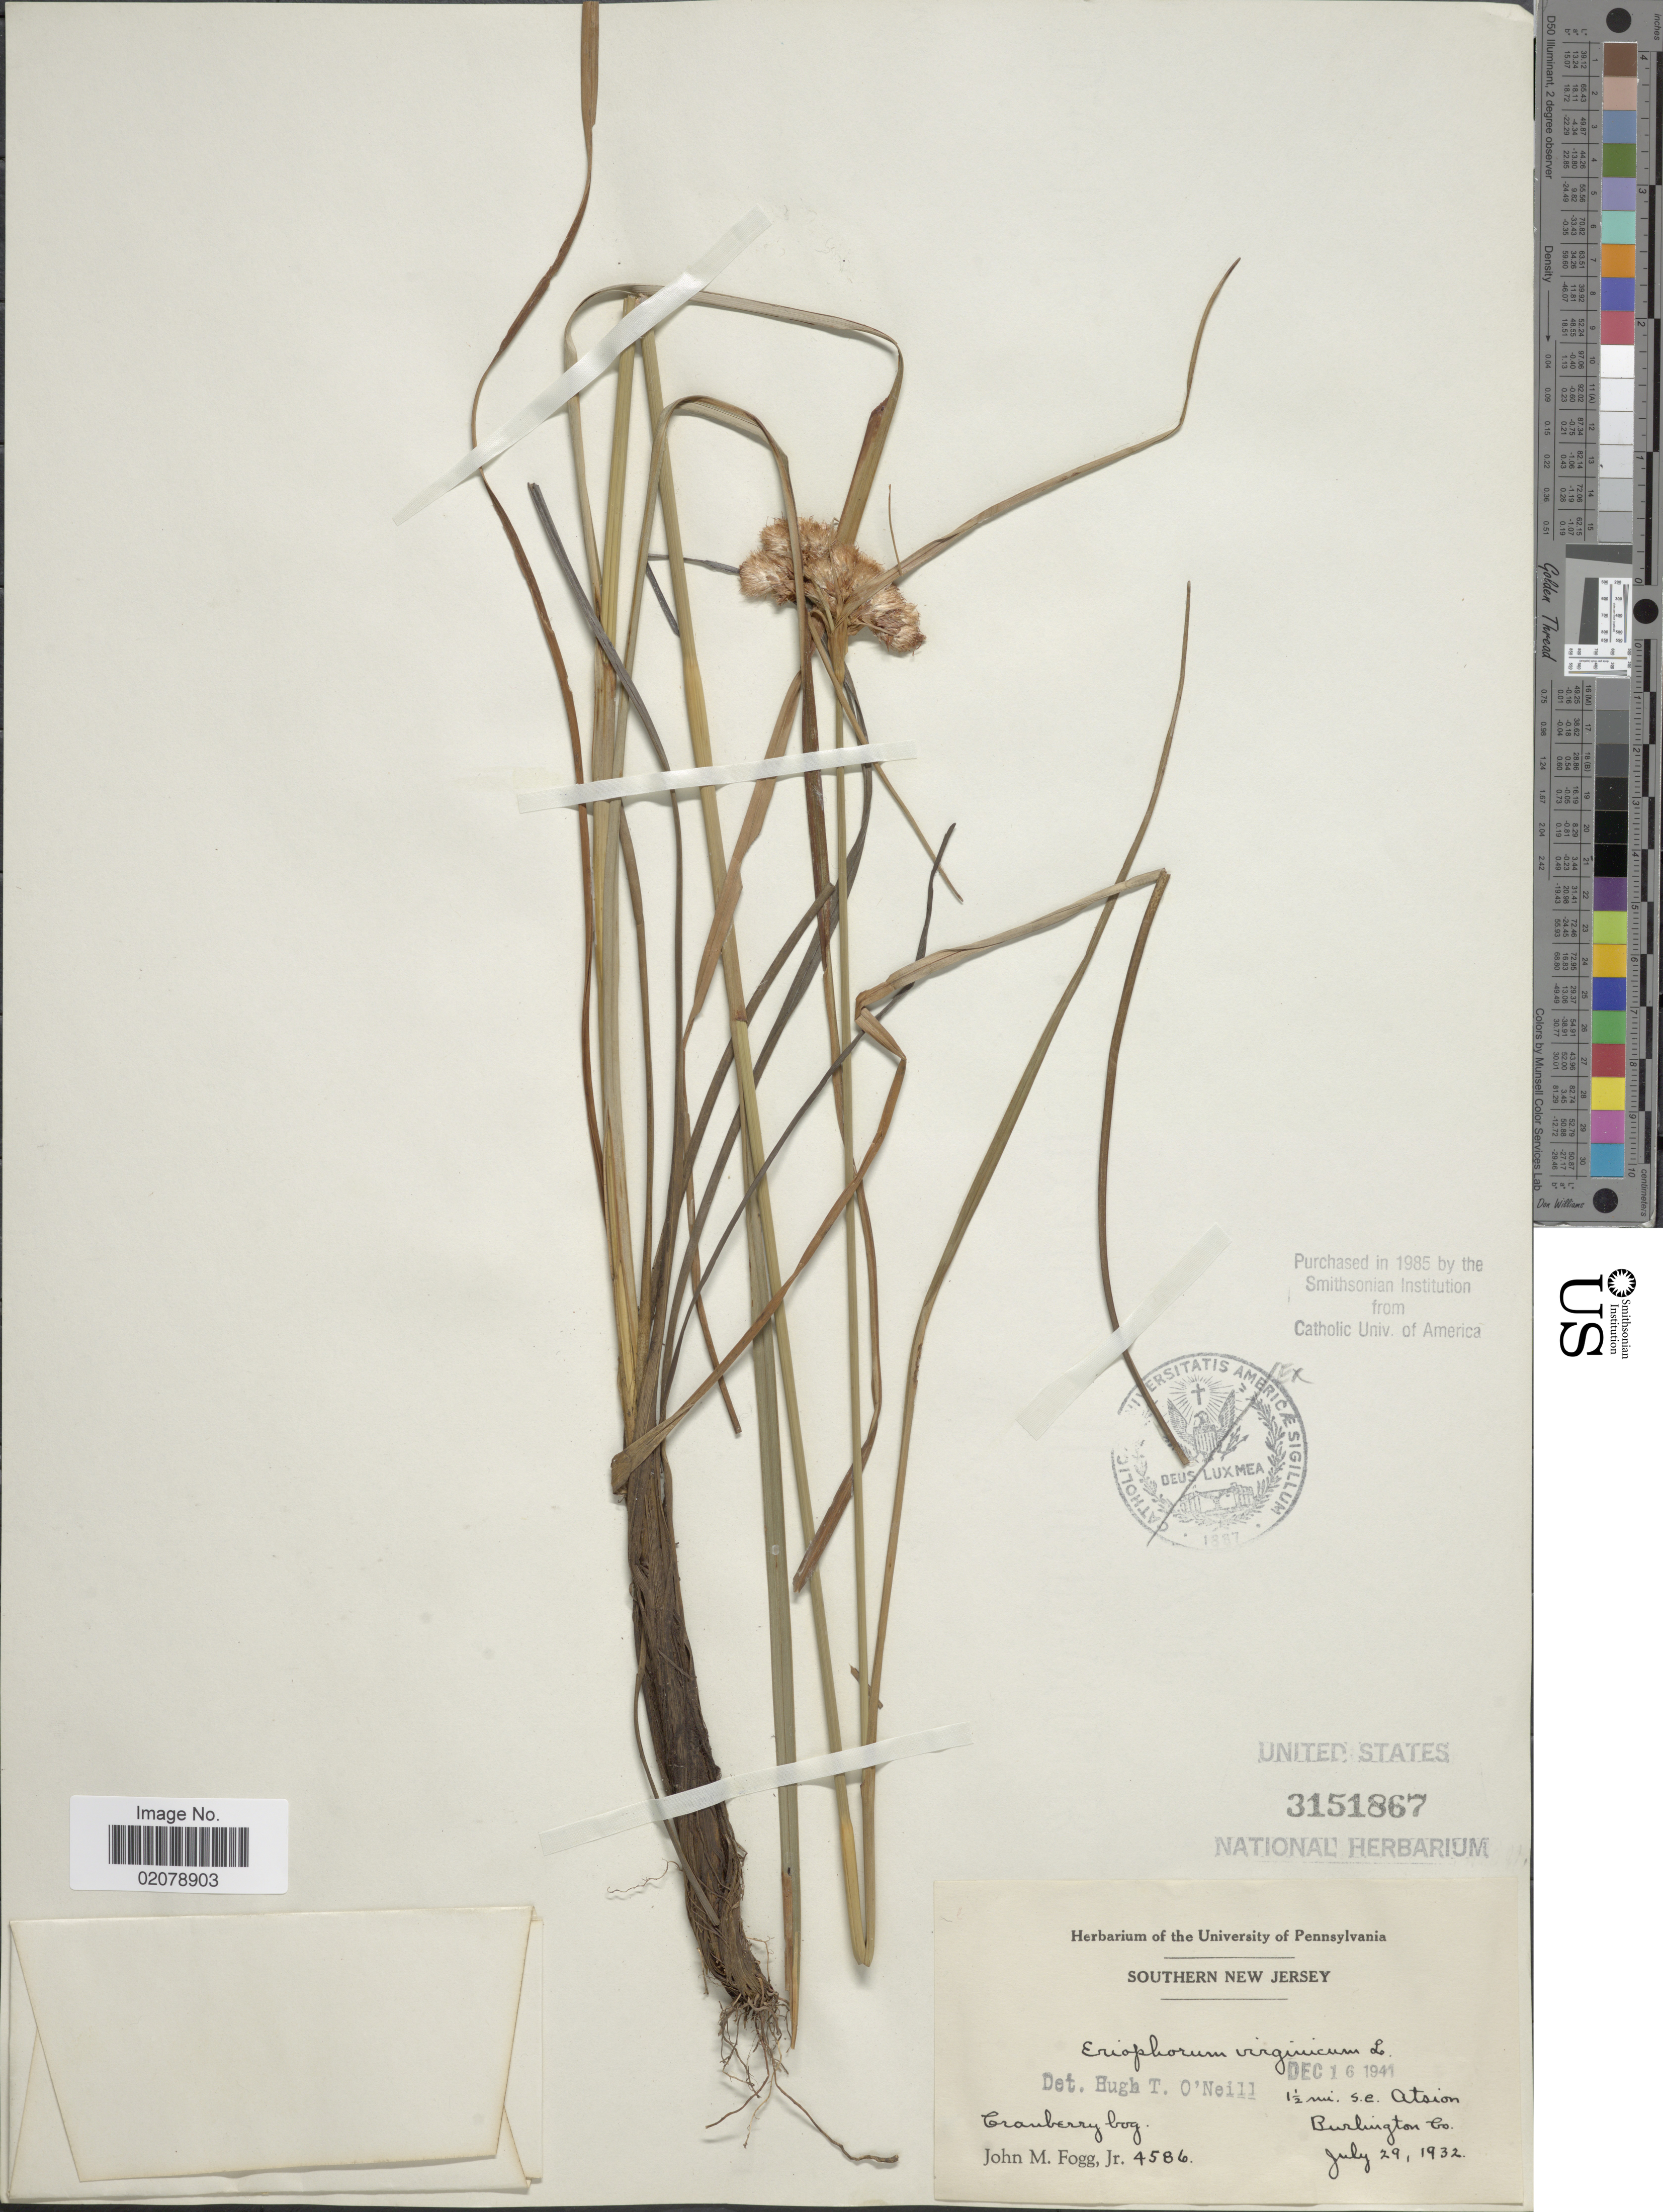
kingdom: Plantae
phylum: Tracheophyta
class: Liliopsida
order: Poales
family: Cyperaceae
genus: Eriophorum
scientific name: Eriophorum virginicum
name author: L.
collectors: J. Fogg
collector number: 4586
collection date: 1932-07-29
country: United States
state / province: New Jersey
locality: Southern New Jersey. 1½ mi. s.e. of Atsion. Burlington Co. Cranberry bog.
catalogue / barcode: US 3151867